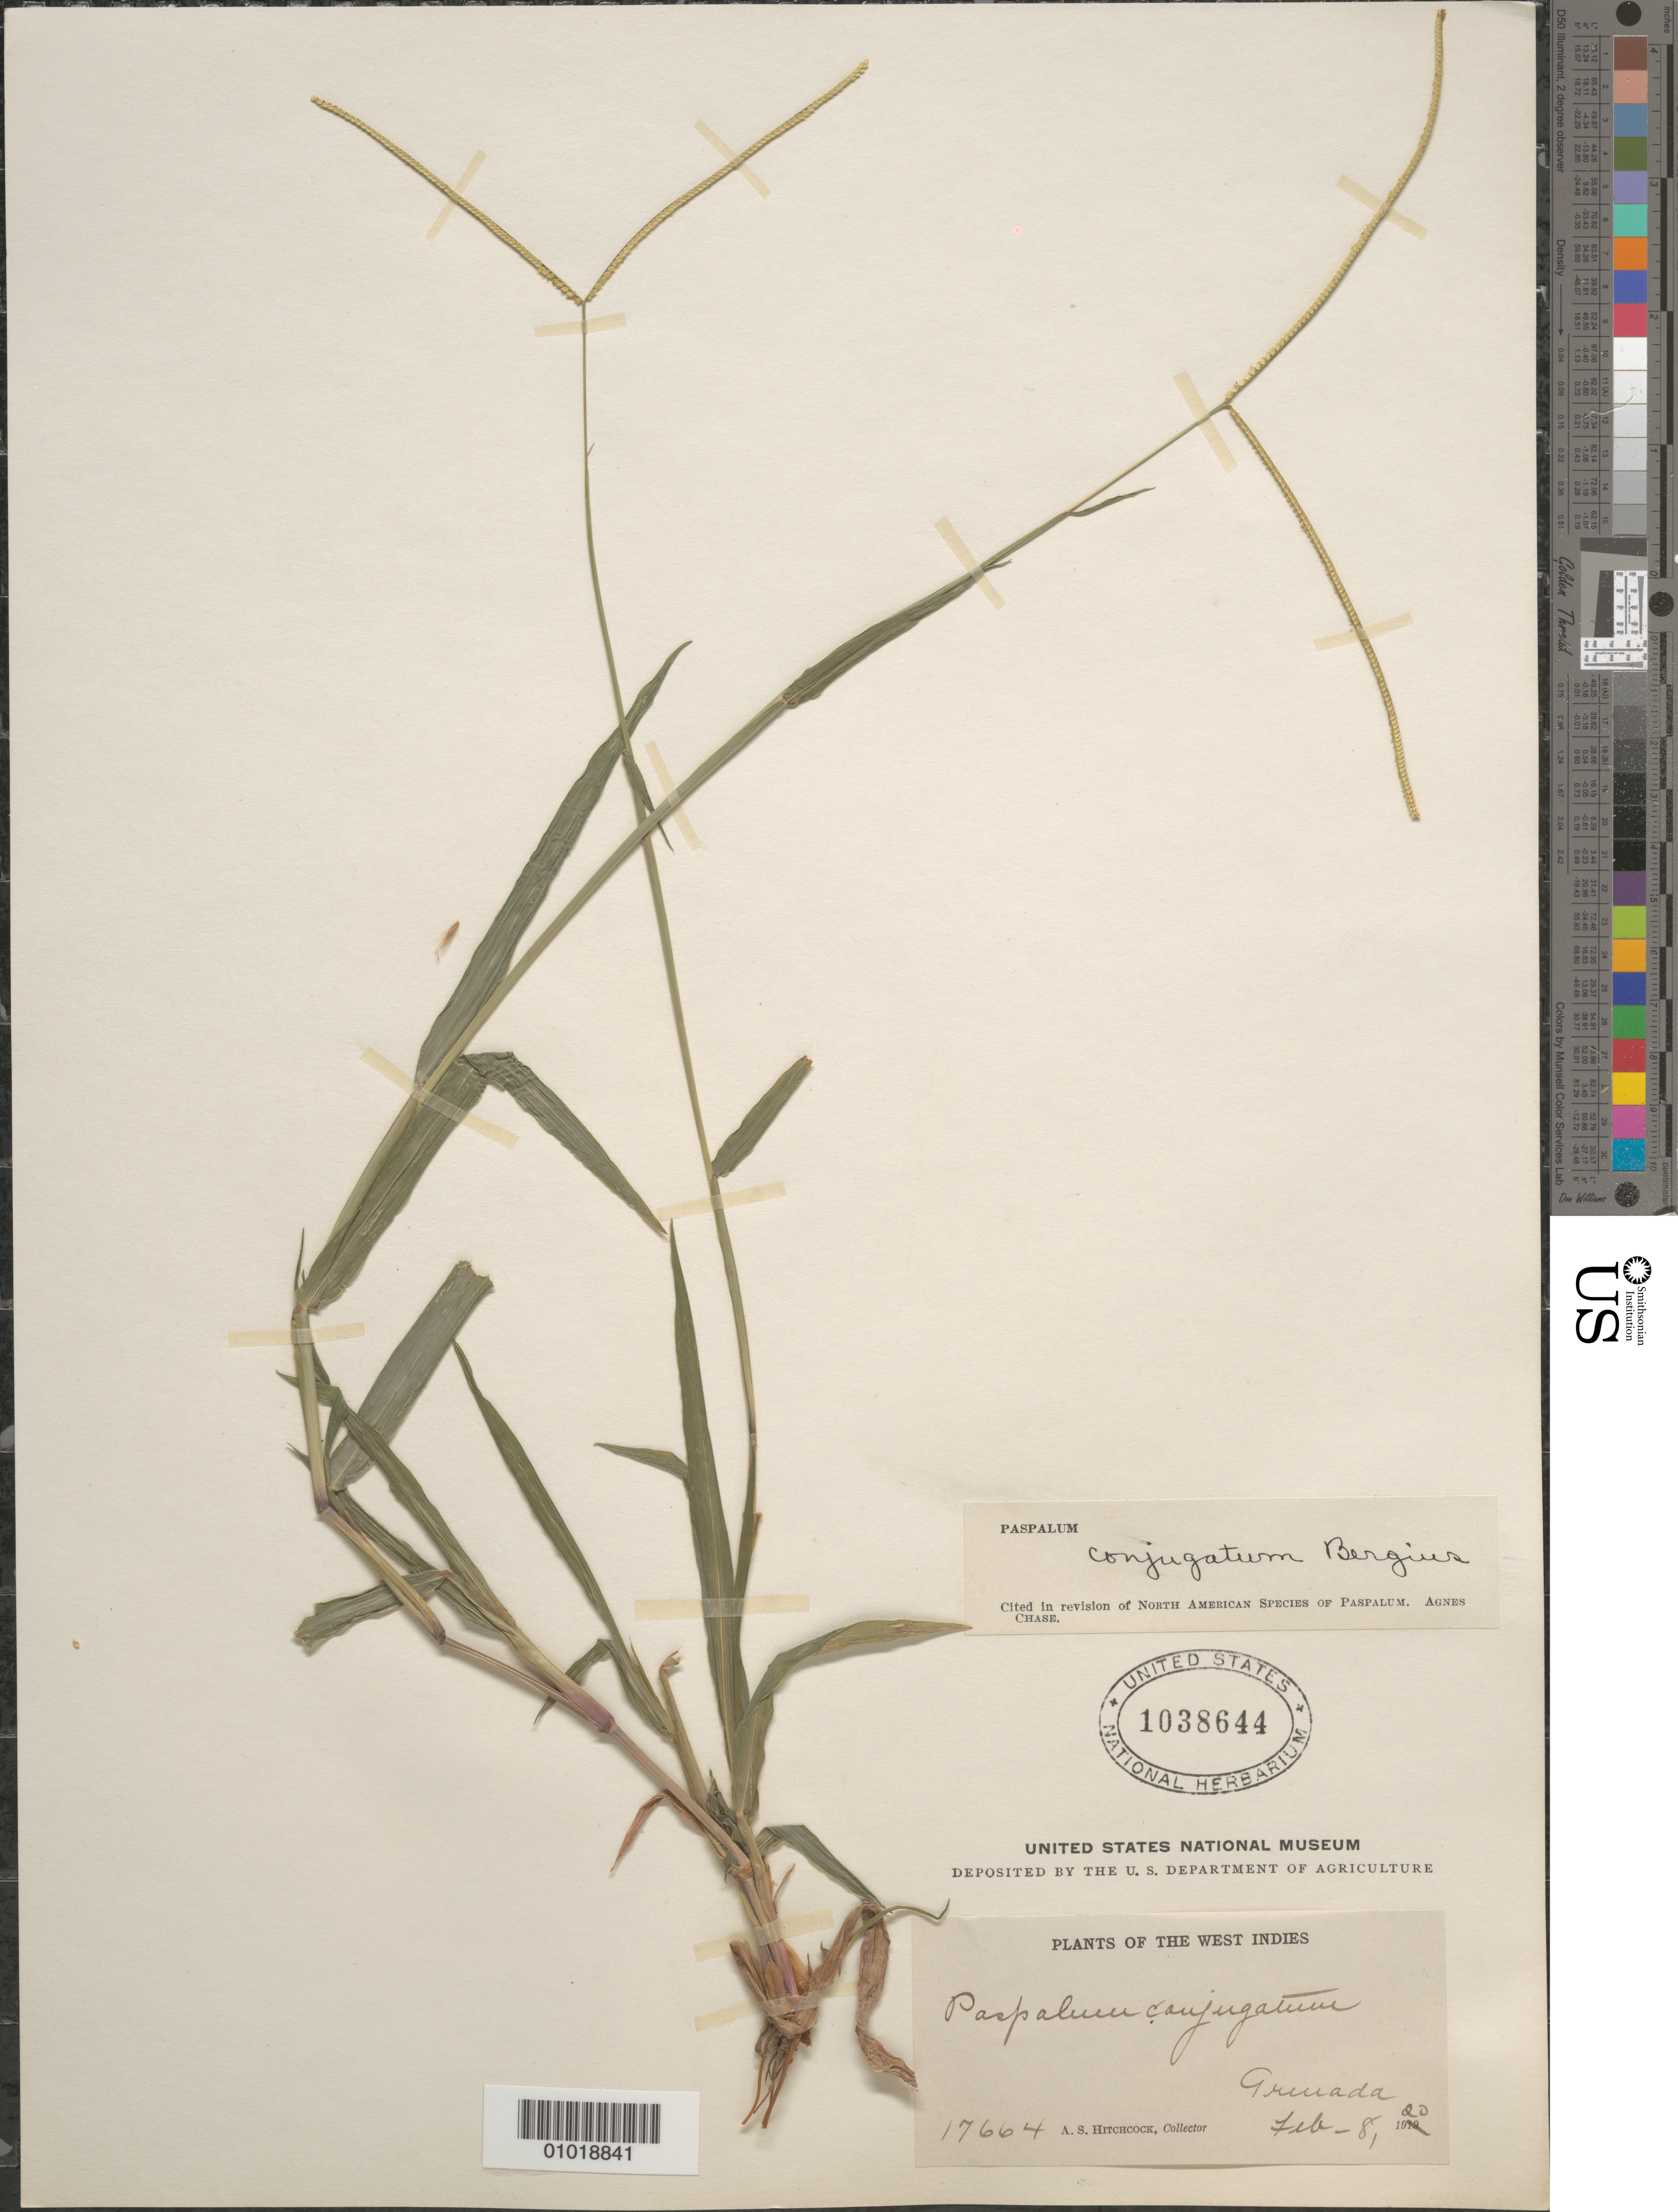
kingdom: Plantae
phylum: Tracheophyta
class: Liliopsida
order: Poales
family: Poaceae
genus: Paspalum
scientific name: Paspalum conjugatum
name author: P.J. Bergius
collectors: A. S. Hitchcock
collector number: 17664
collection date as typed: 08 Feb 1920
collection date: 1920-02-08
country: Grenada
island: Grenada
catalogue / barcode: US 1038644